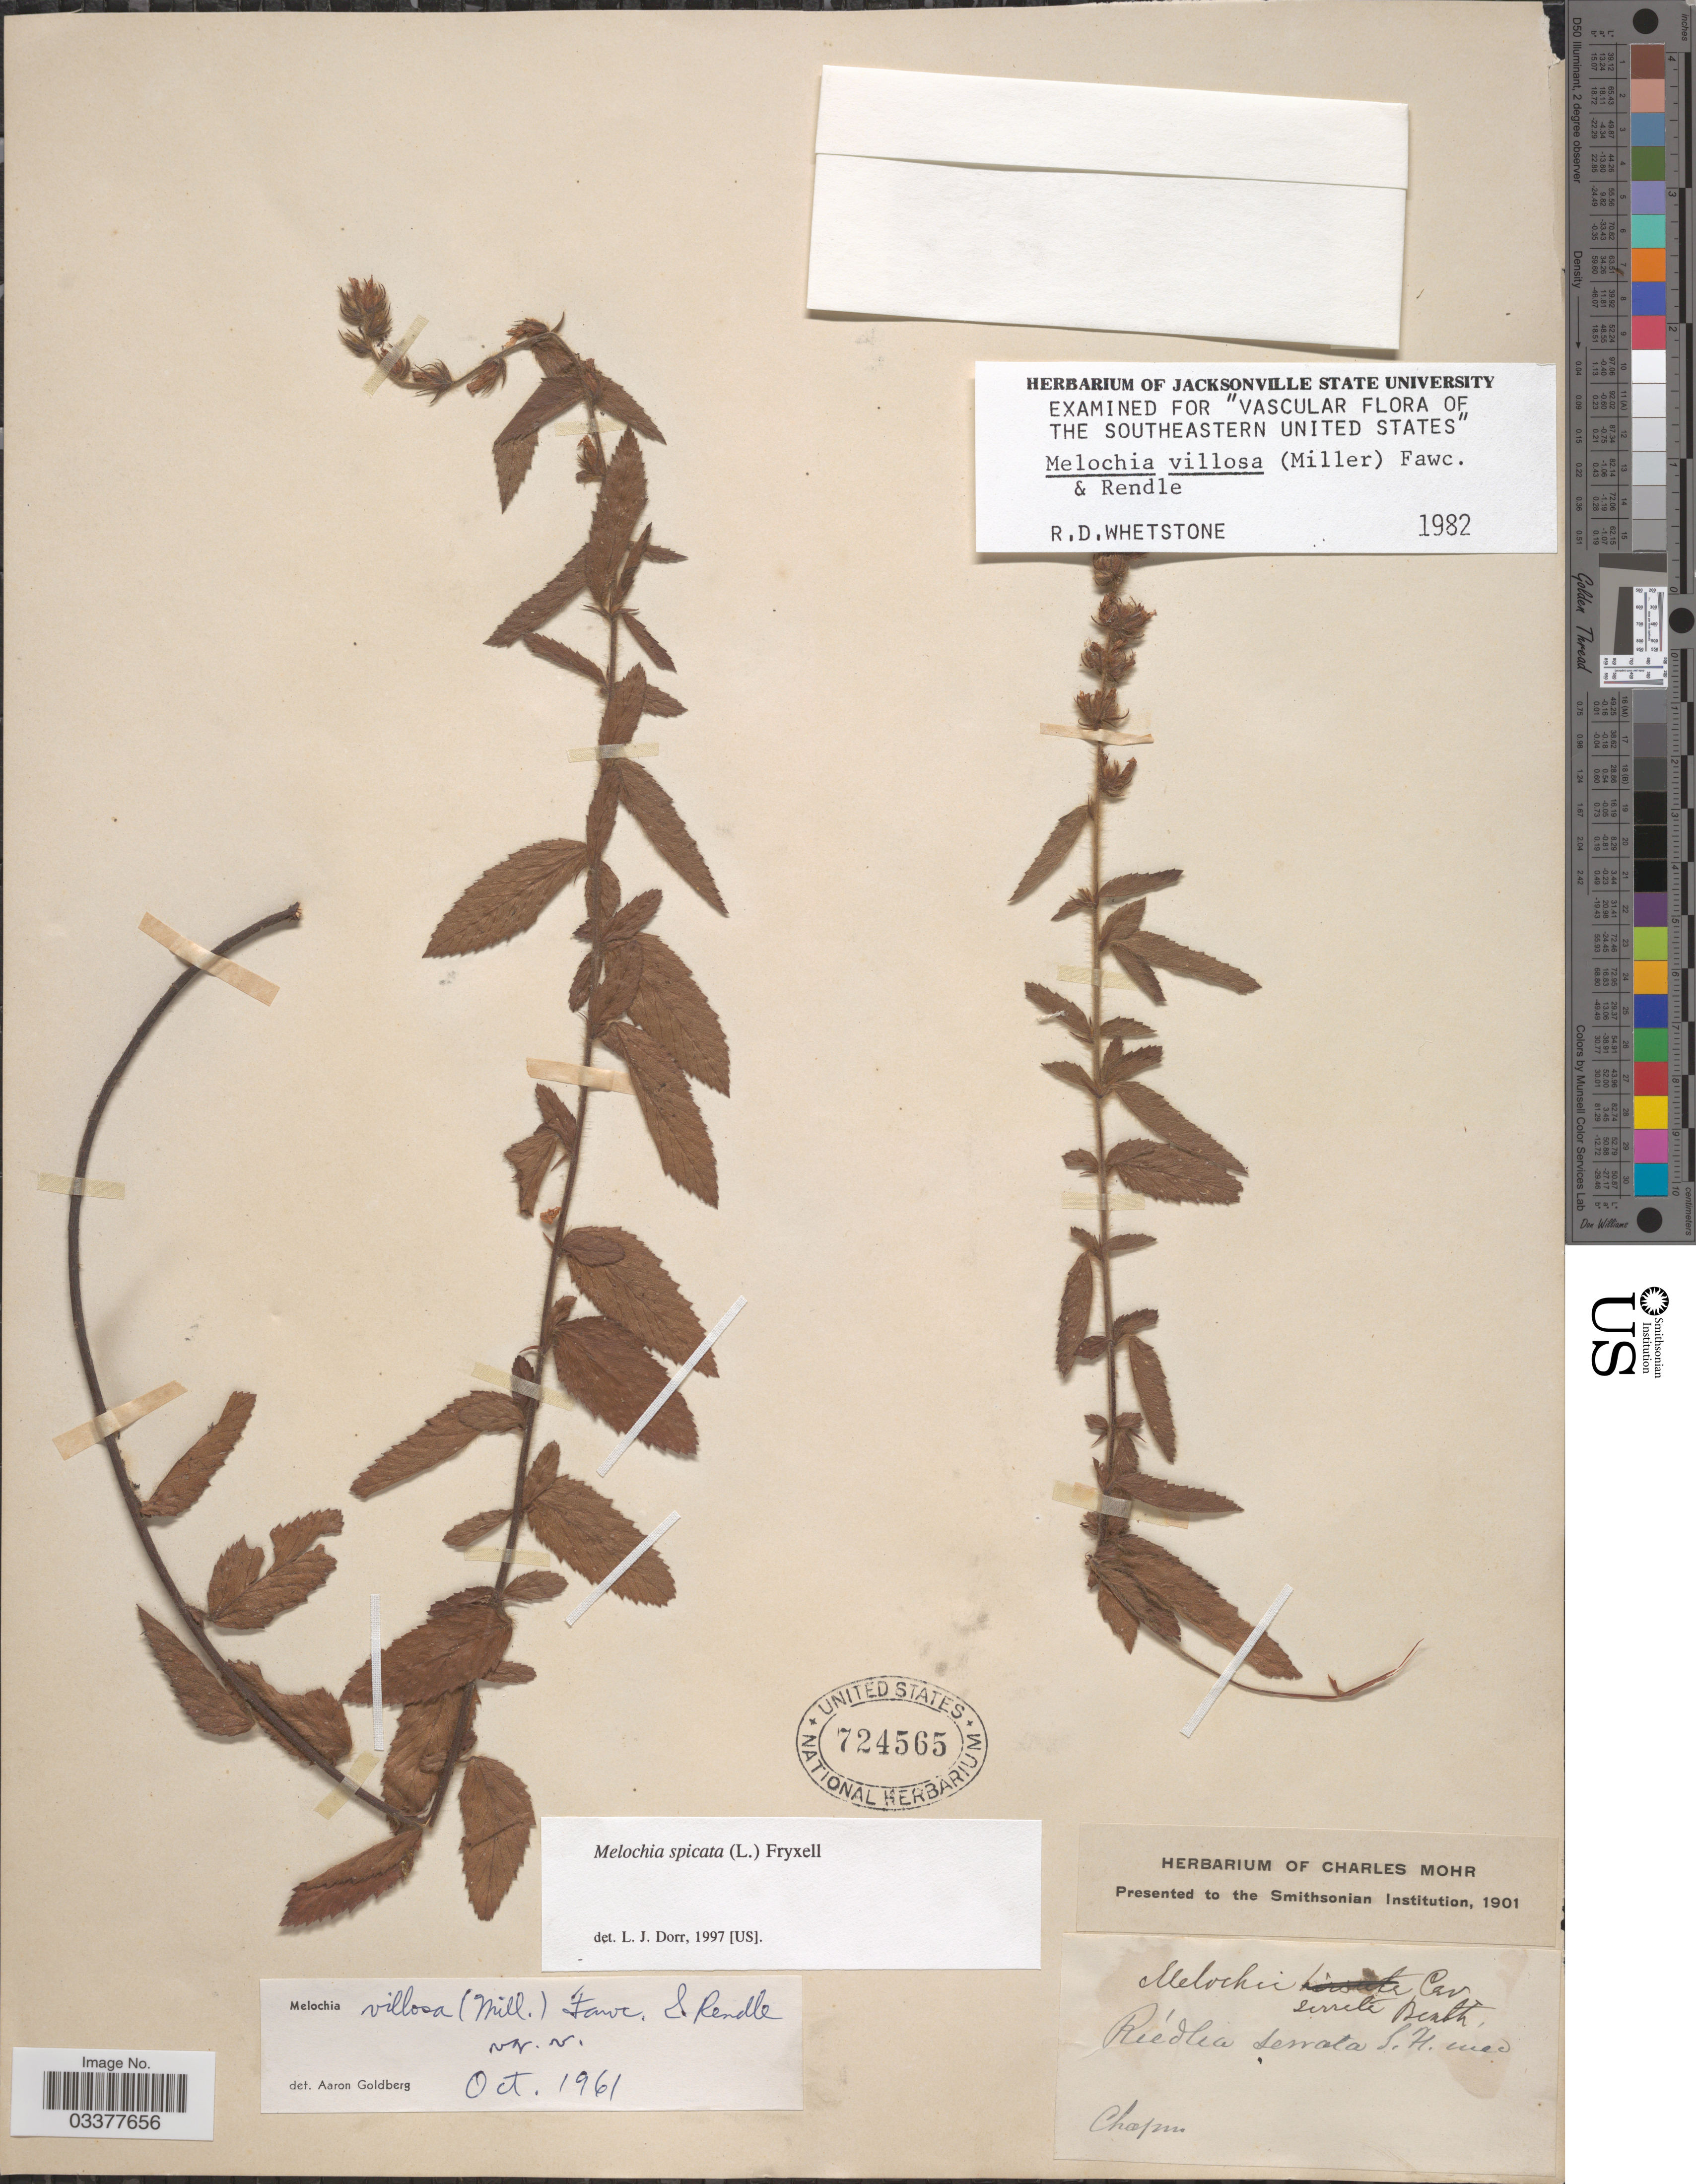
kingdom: Plantae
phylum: Tracheophyta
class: Magnoliopsida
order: Malvales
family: Malvaceae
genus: Melochia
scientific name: Melochia spicata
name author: (L.) Fryxell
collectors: Chapm.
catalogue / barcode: US 724565